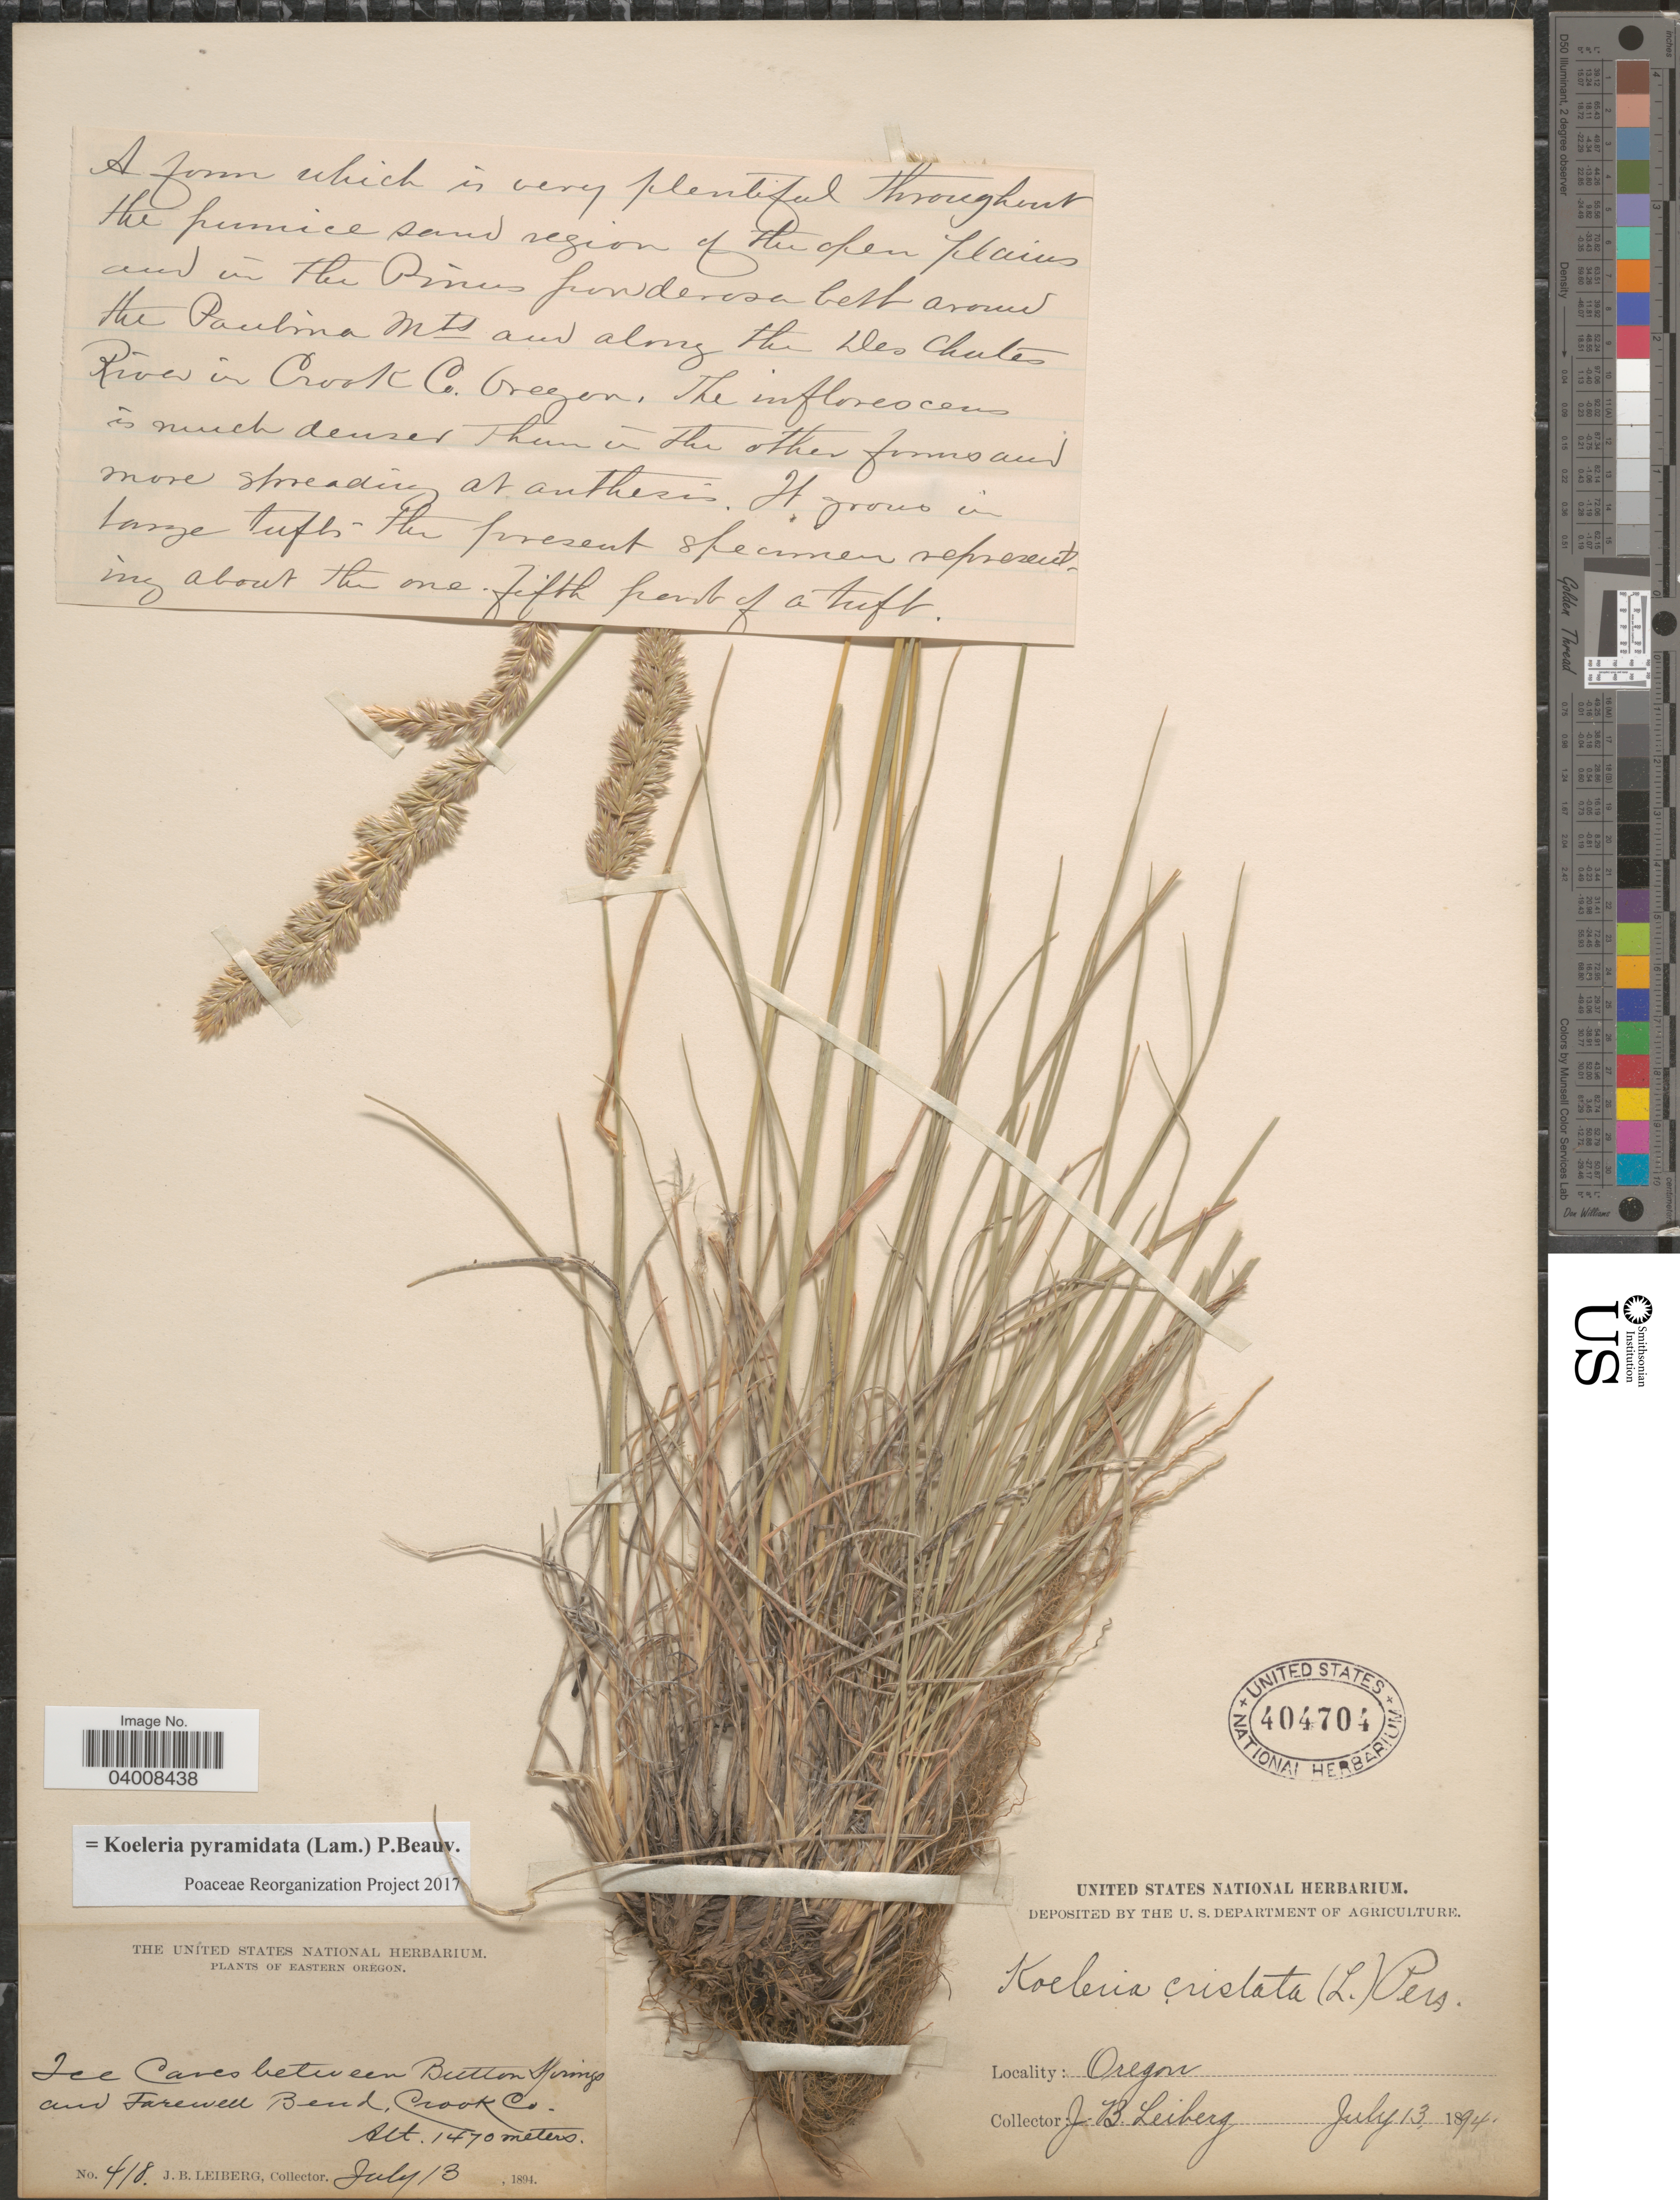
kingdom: Plantae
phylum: Tracheophyta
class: Liliopsida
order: Poales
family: Poaceae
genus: Koeleria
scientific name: Koeleria pyramidata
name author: (Lam.) P. Beauv.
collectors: J. B. Leiberg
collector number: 418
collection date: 1894-07-13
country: United States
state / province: Oregon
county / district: Crook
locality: Eastern Oregon. Ice Caves between Button Springs and Farewell Bend, Crook Co.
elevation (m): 1470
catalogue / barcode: US 404704